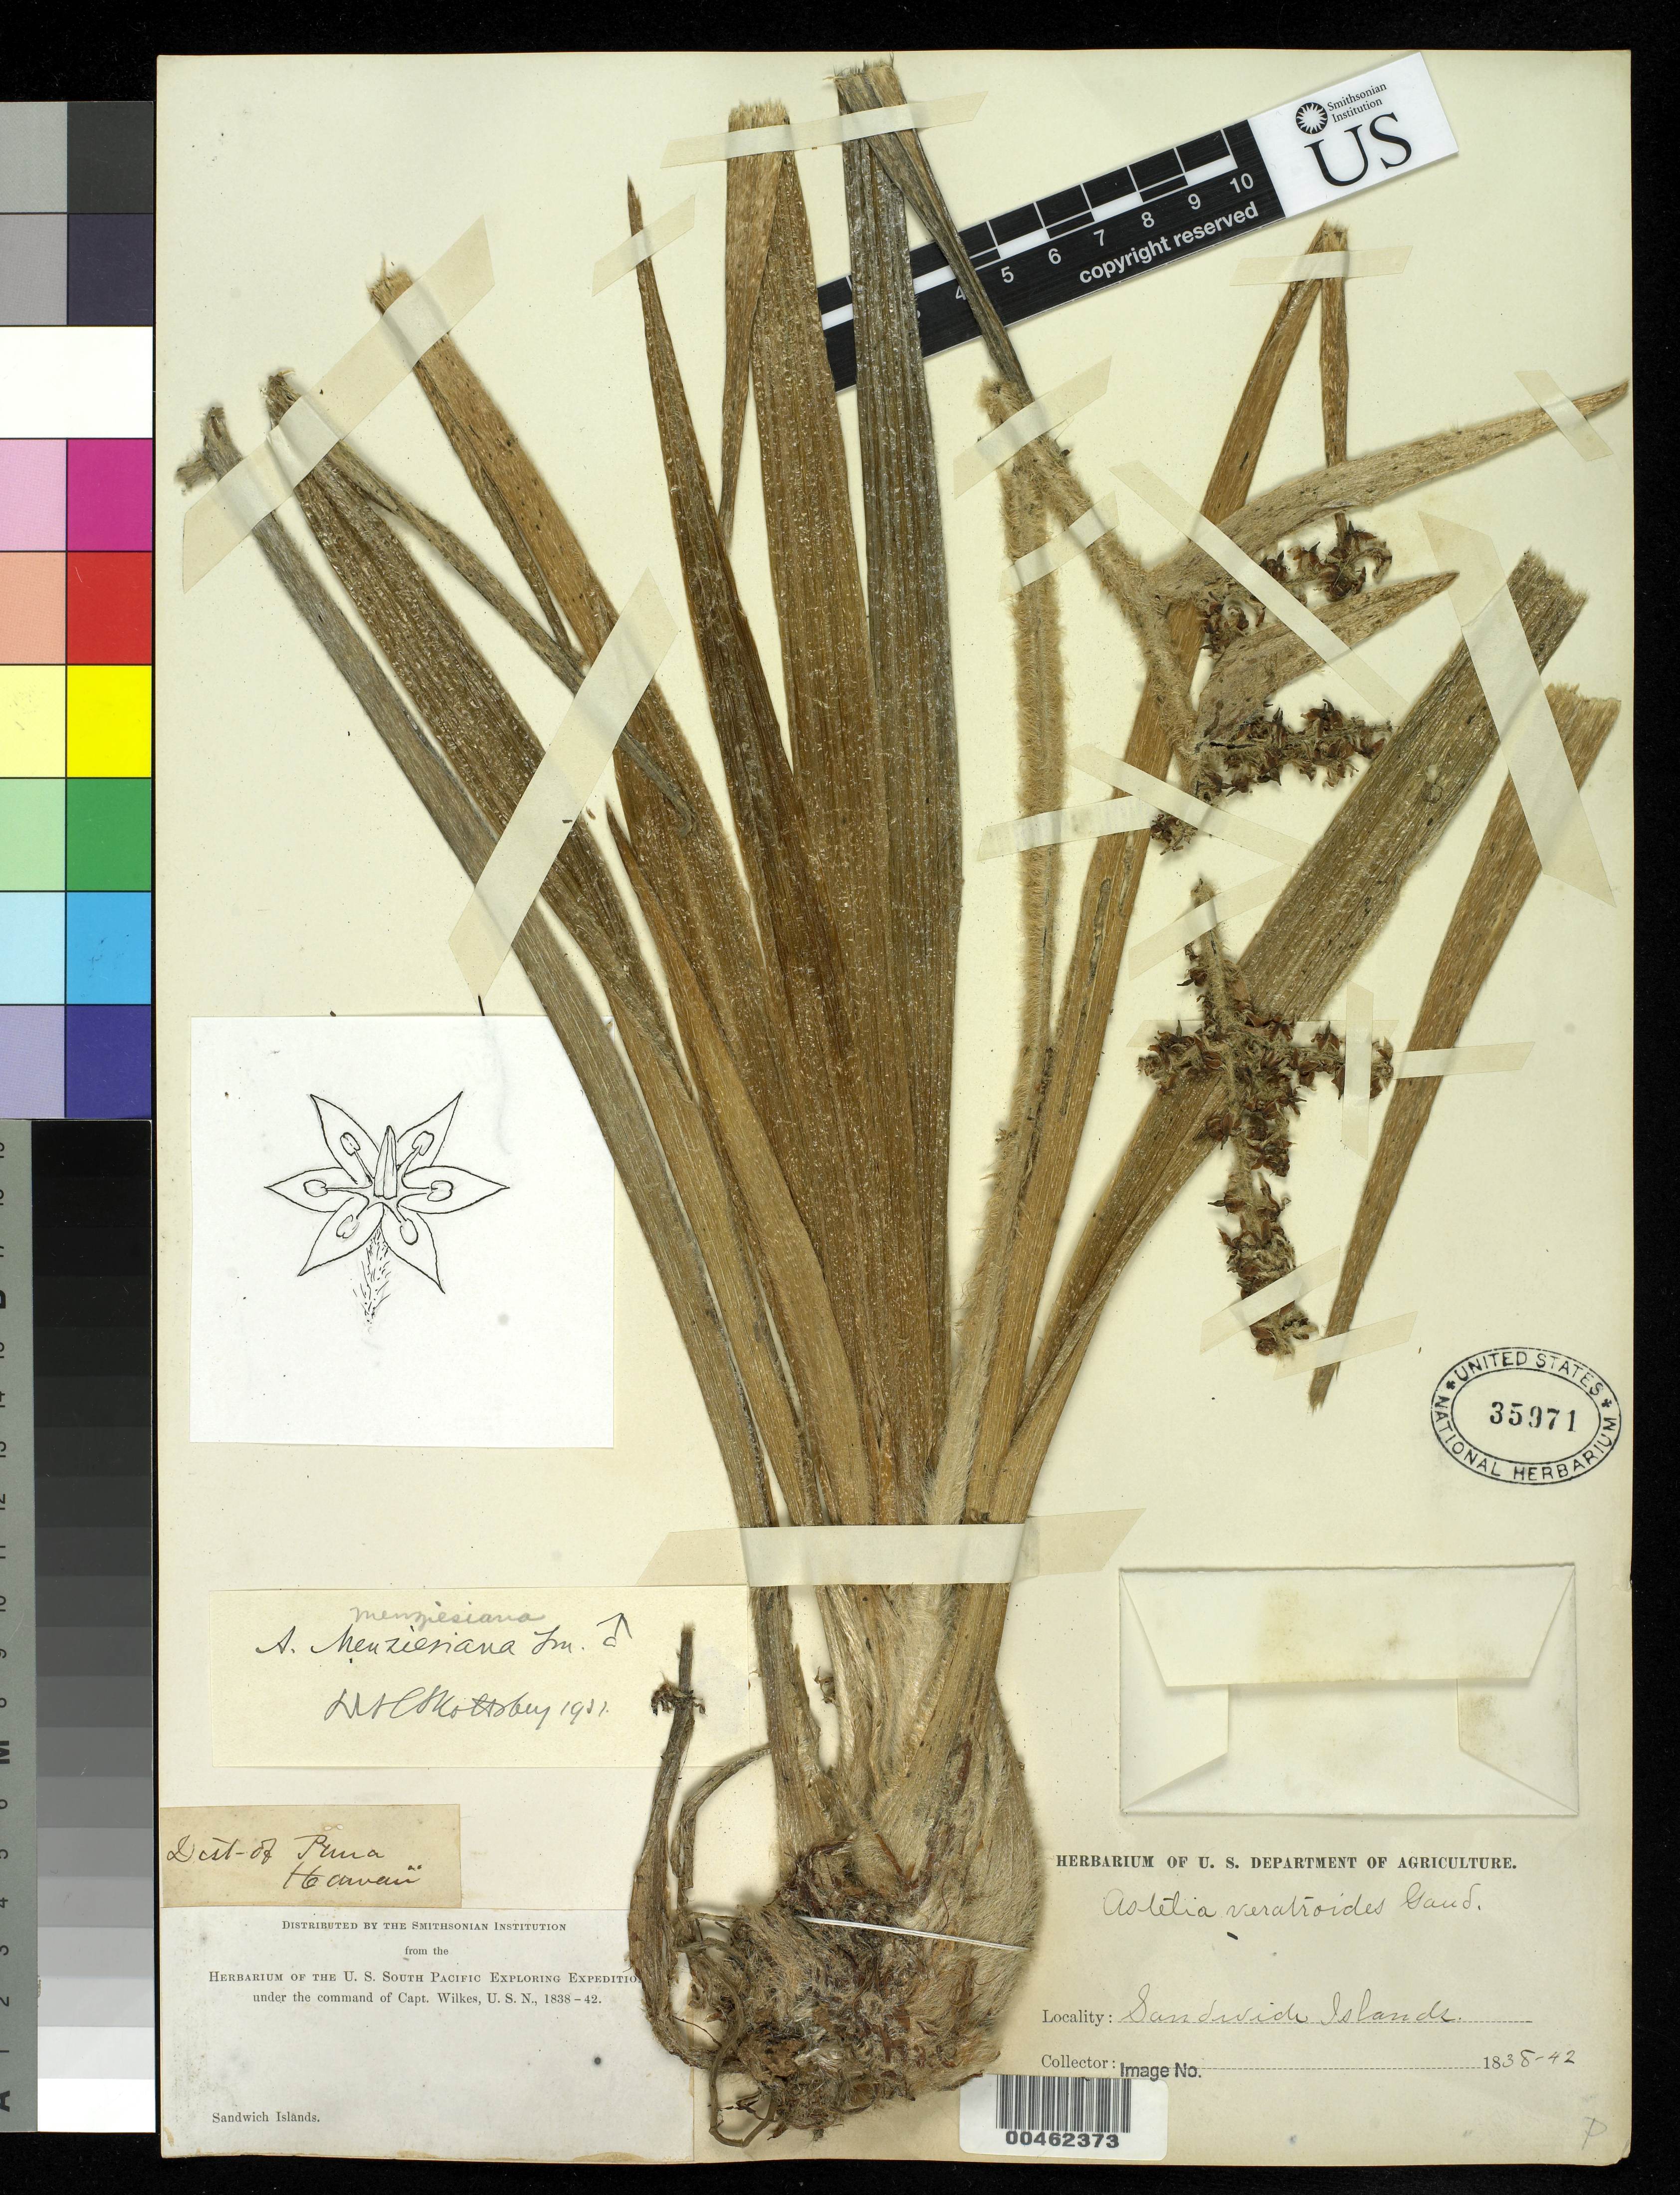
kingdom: Plantae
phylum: Tracheophyta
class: Liliopsida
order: Asparagales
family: Asteliaceae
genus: Astelia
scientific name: Astelia menziesiana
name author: Sm.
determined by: Skottsberg, C. J. F.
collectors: Wilkes Explor. Exped.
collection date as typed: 1838 to -- --- 1842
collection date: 1838/1842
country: United States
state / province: Hawaii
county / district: Hawaii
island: Hawaii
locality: District of Puna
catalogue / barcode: US 35971